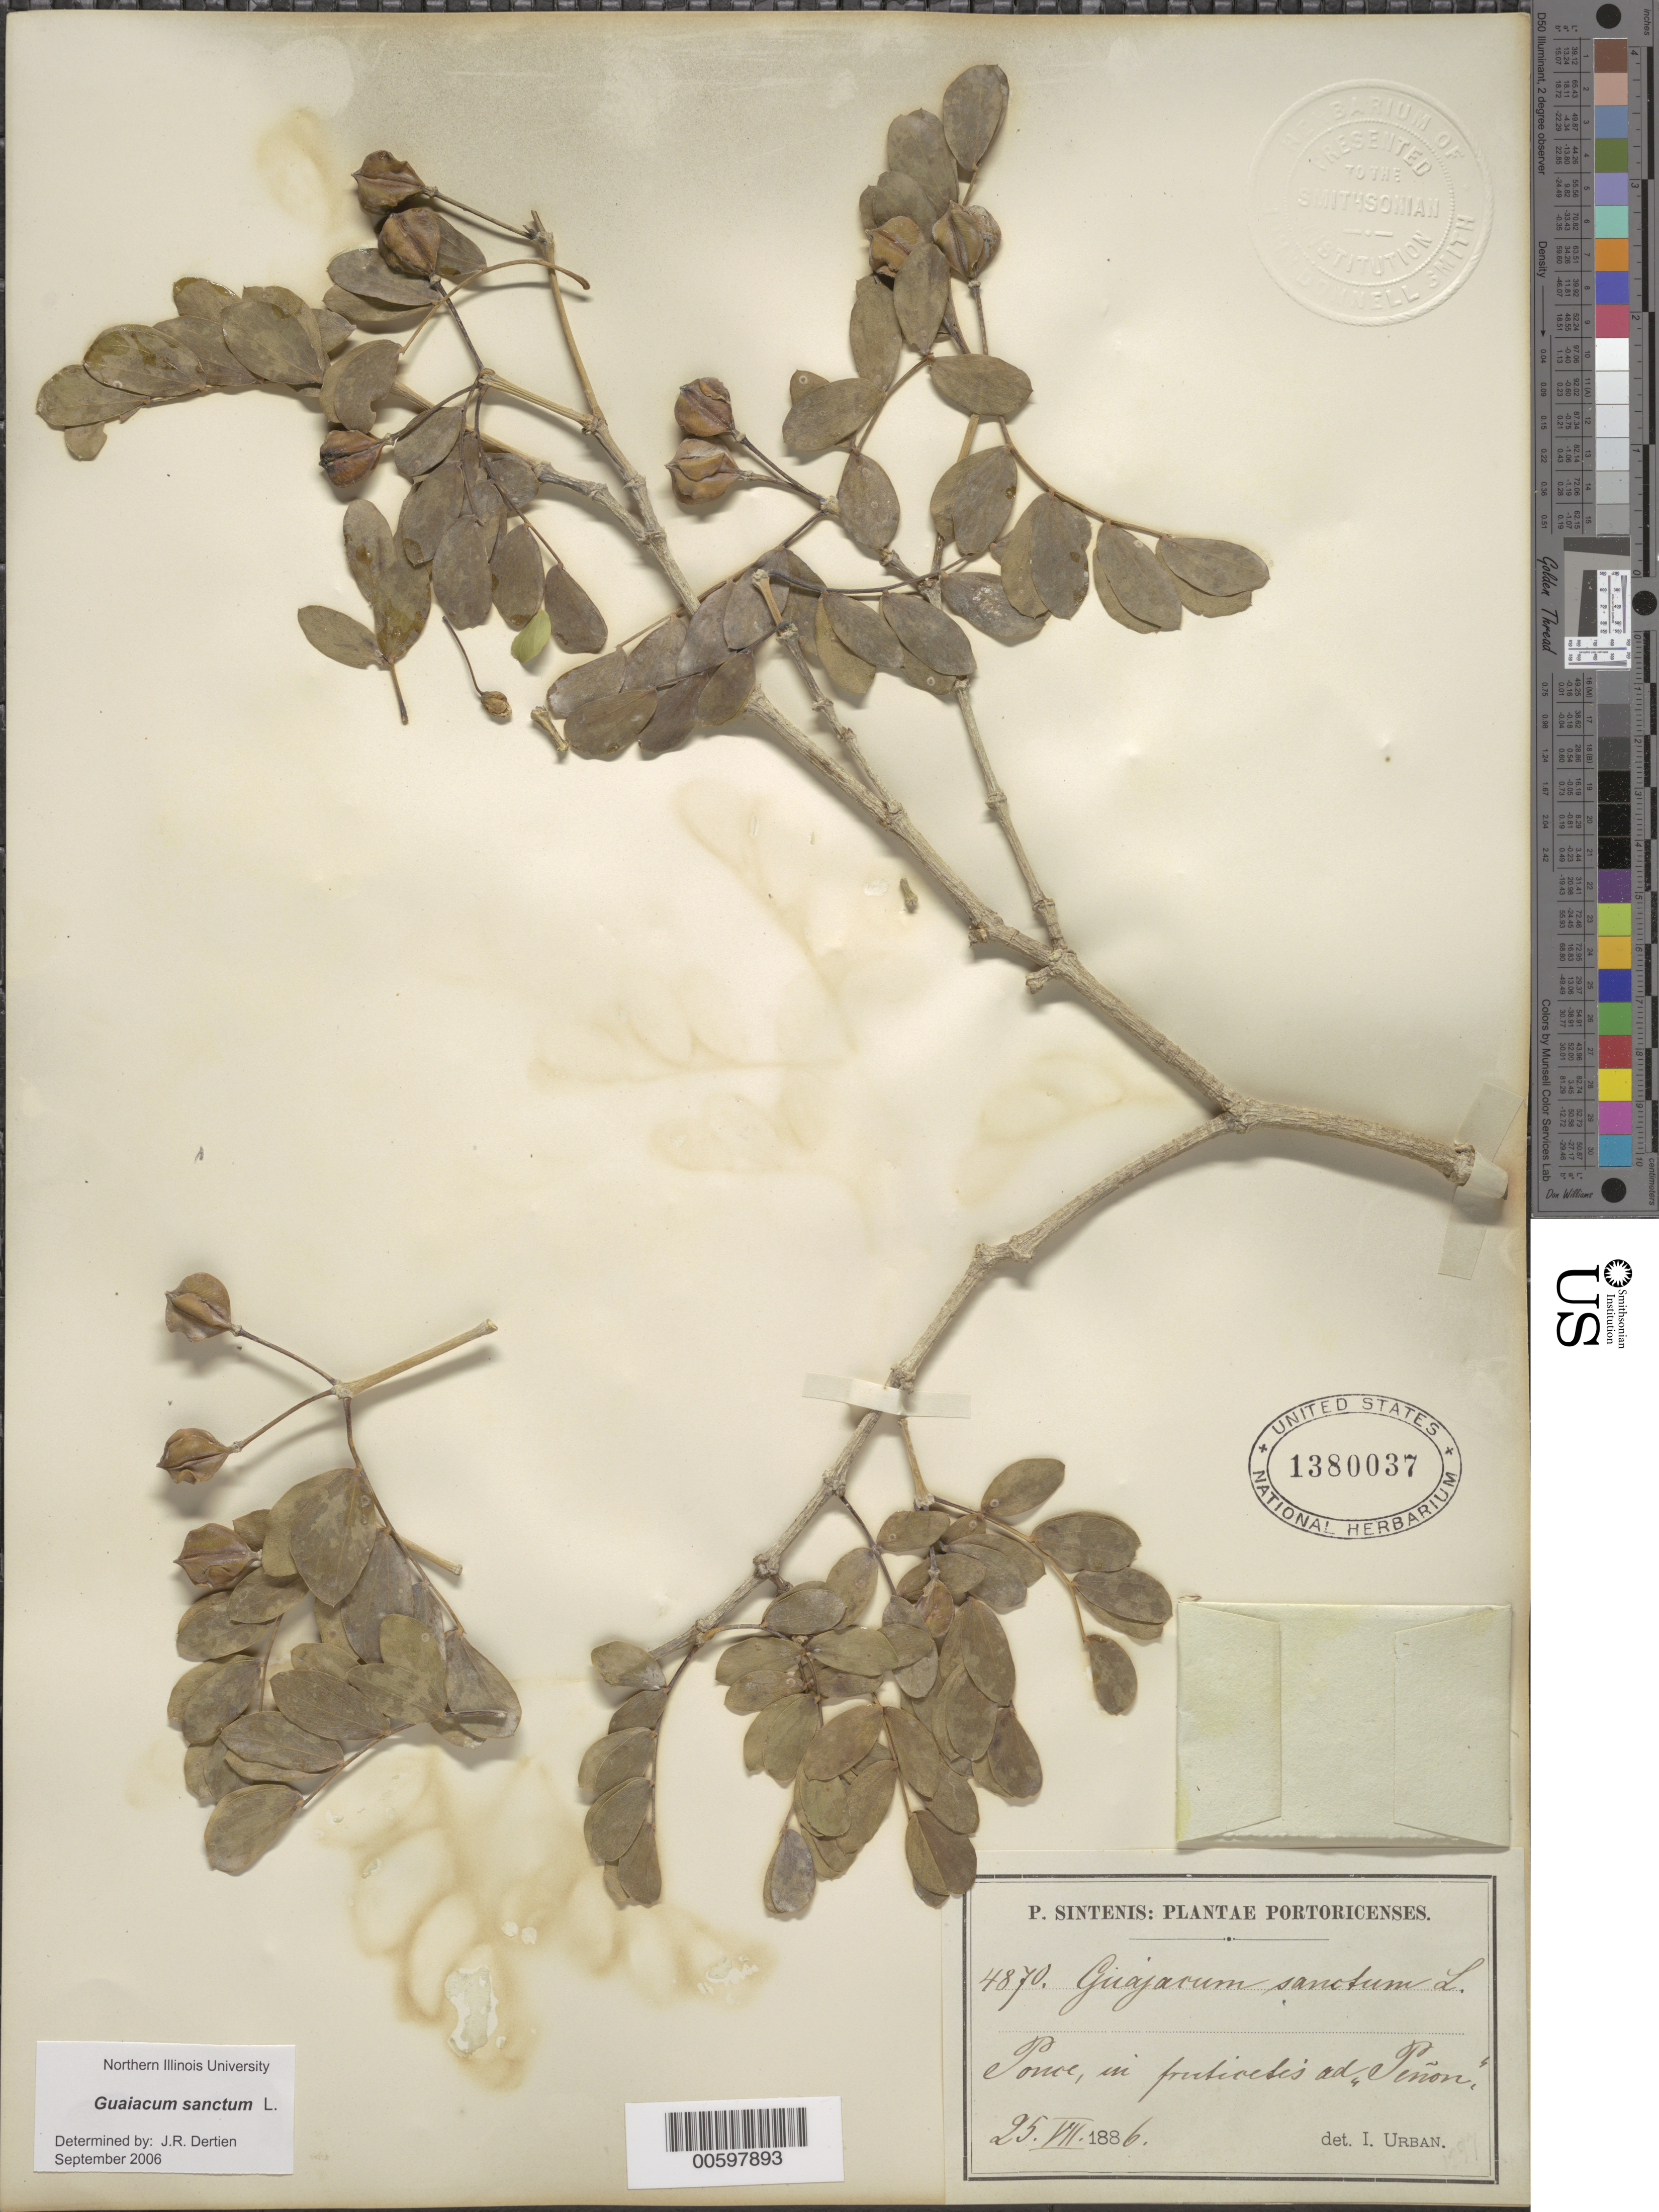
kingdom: Plantae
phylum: Tracheophyta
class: Magnoliopsida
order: Zygophyllales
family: Zygophyllaceae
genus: Guaiacum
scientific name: Guaiacum sanctum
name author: L.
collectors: P. Sintenis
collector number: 4870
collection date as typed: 25 Jul 1886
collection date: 1886-07-25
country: Puerto Rico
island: Greater Antilles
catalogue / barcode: US 1380037